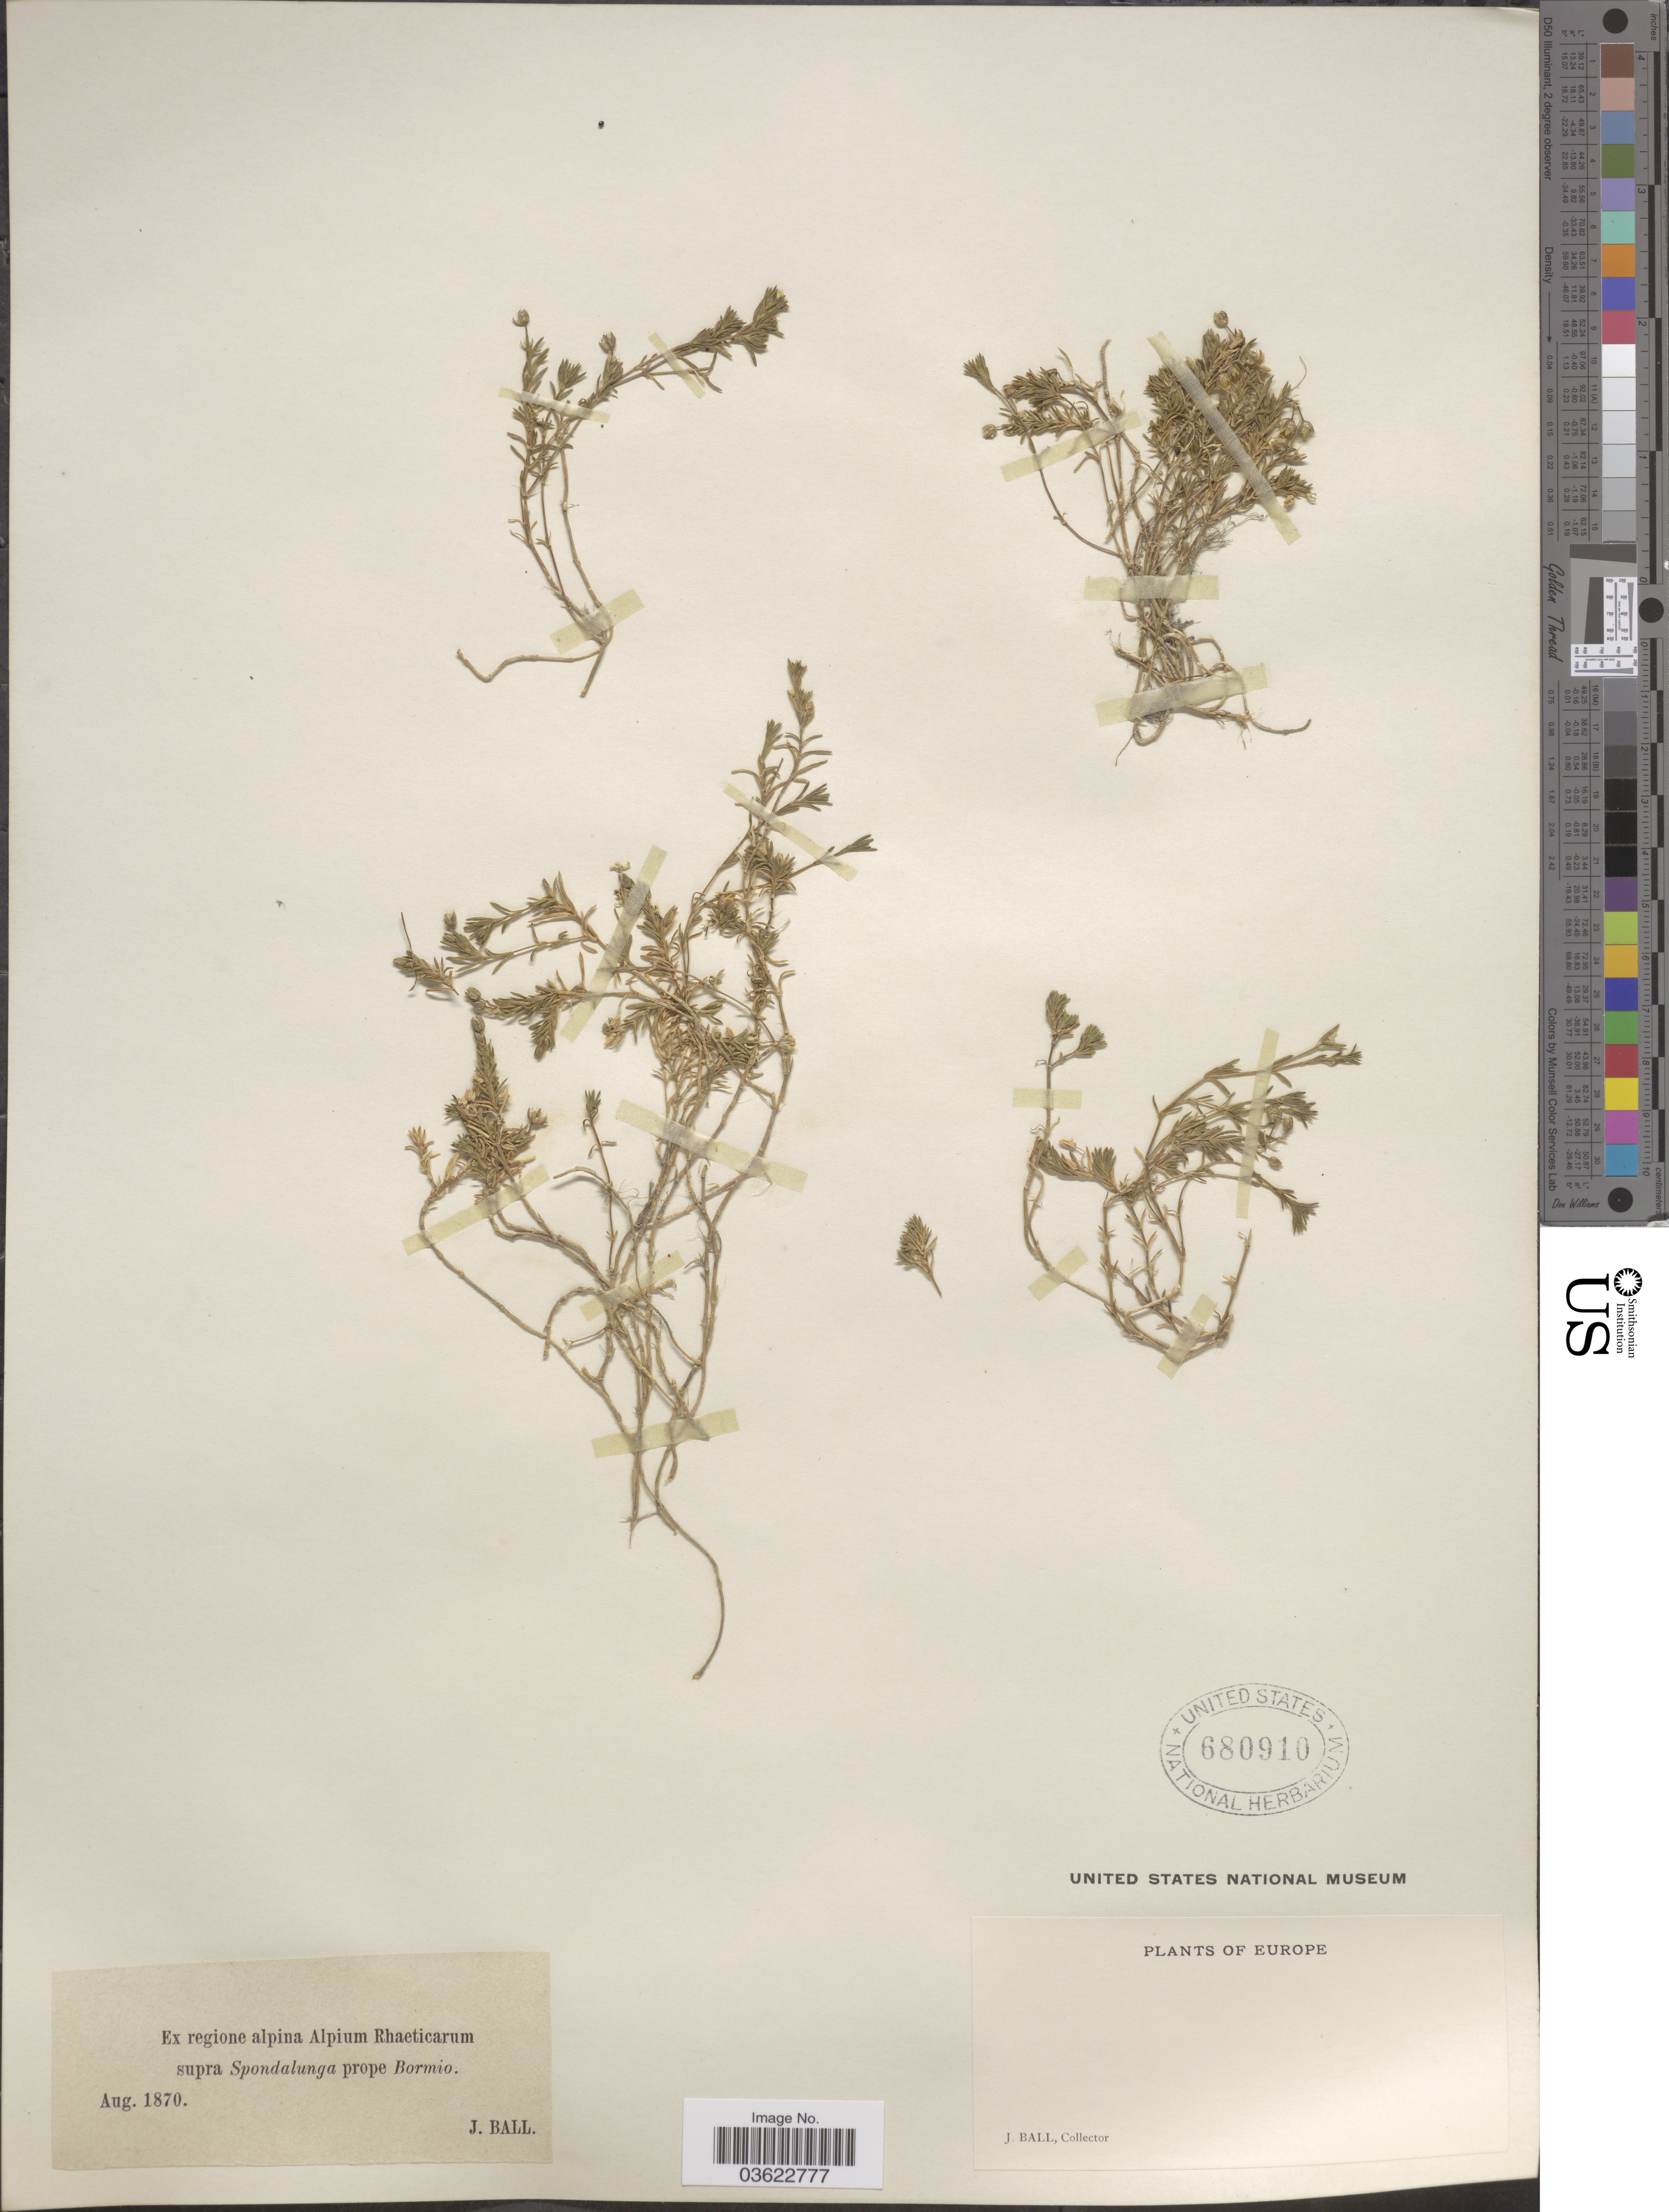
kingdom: Plantae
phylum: Tracheophyta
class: Magnoliopsida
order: Caryophyllales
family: Caryophyllaceae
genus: Arenaria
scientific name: Arenaria sp.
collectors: J. Ball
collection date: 1870-08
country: Italy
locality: Ex regione alpina Alpium Rhaeticarum supra Spondalunga prope Bormio. Europe.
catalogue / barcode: US 680910